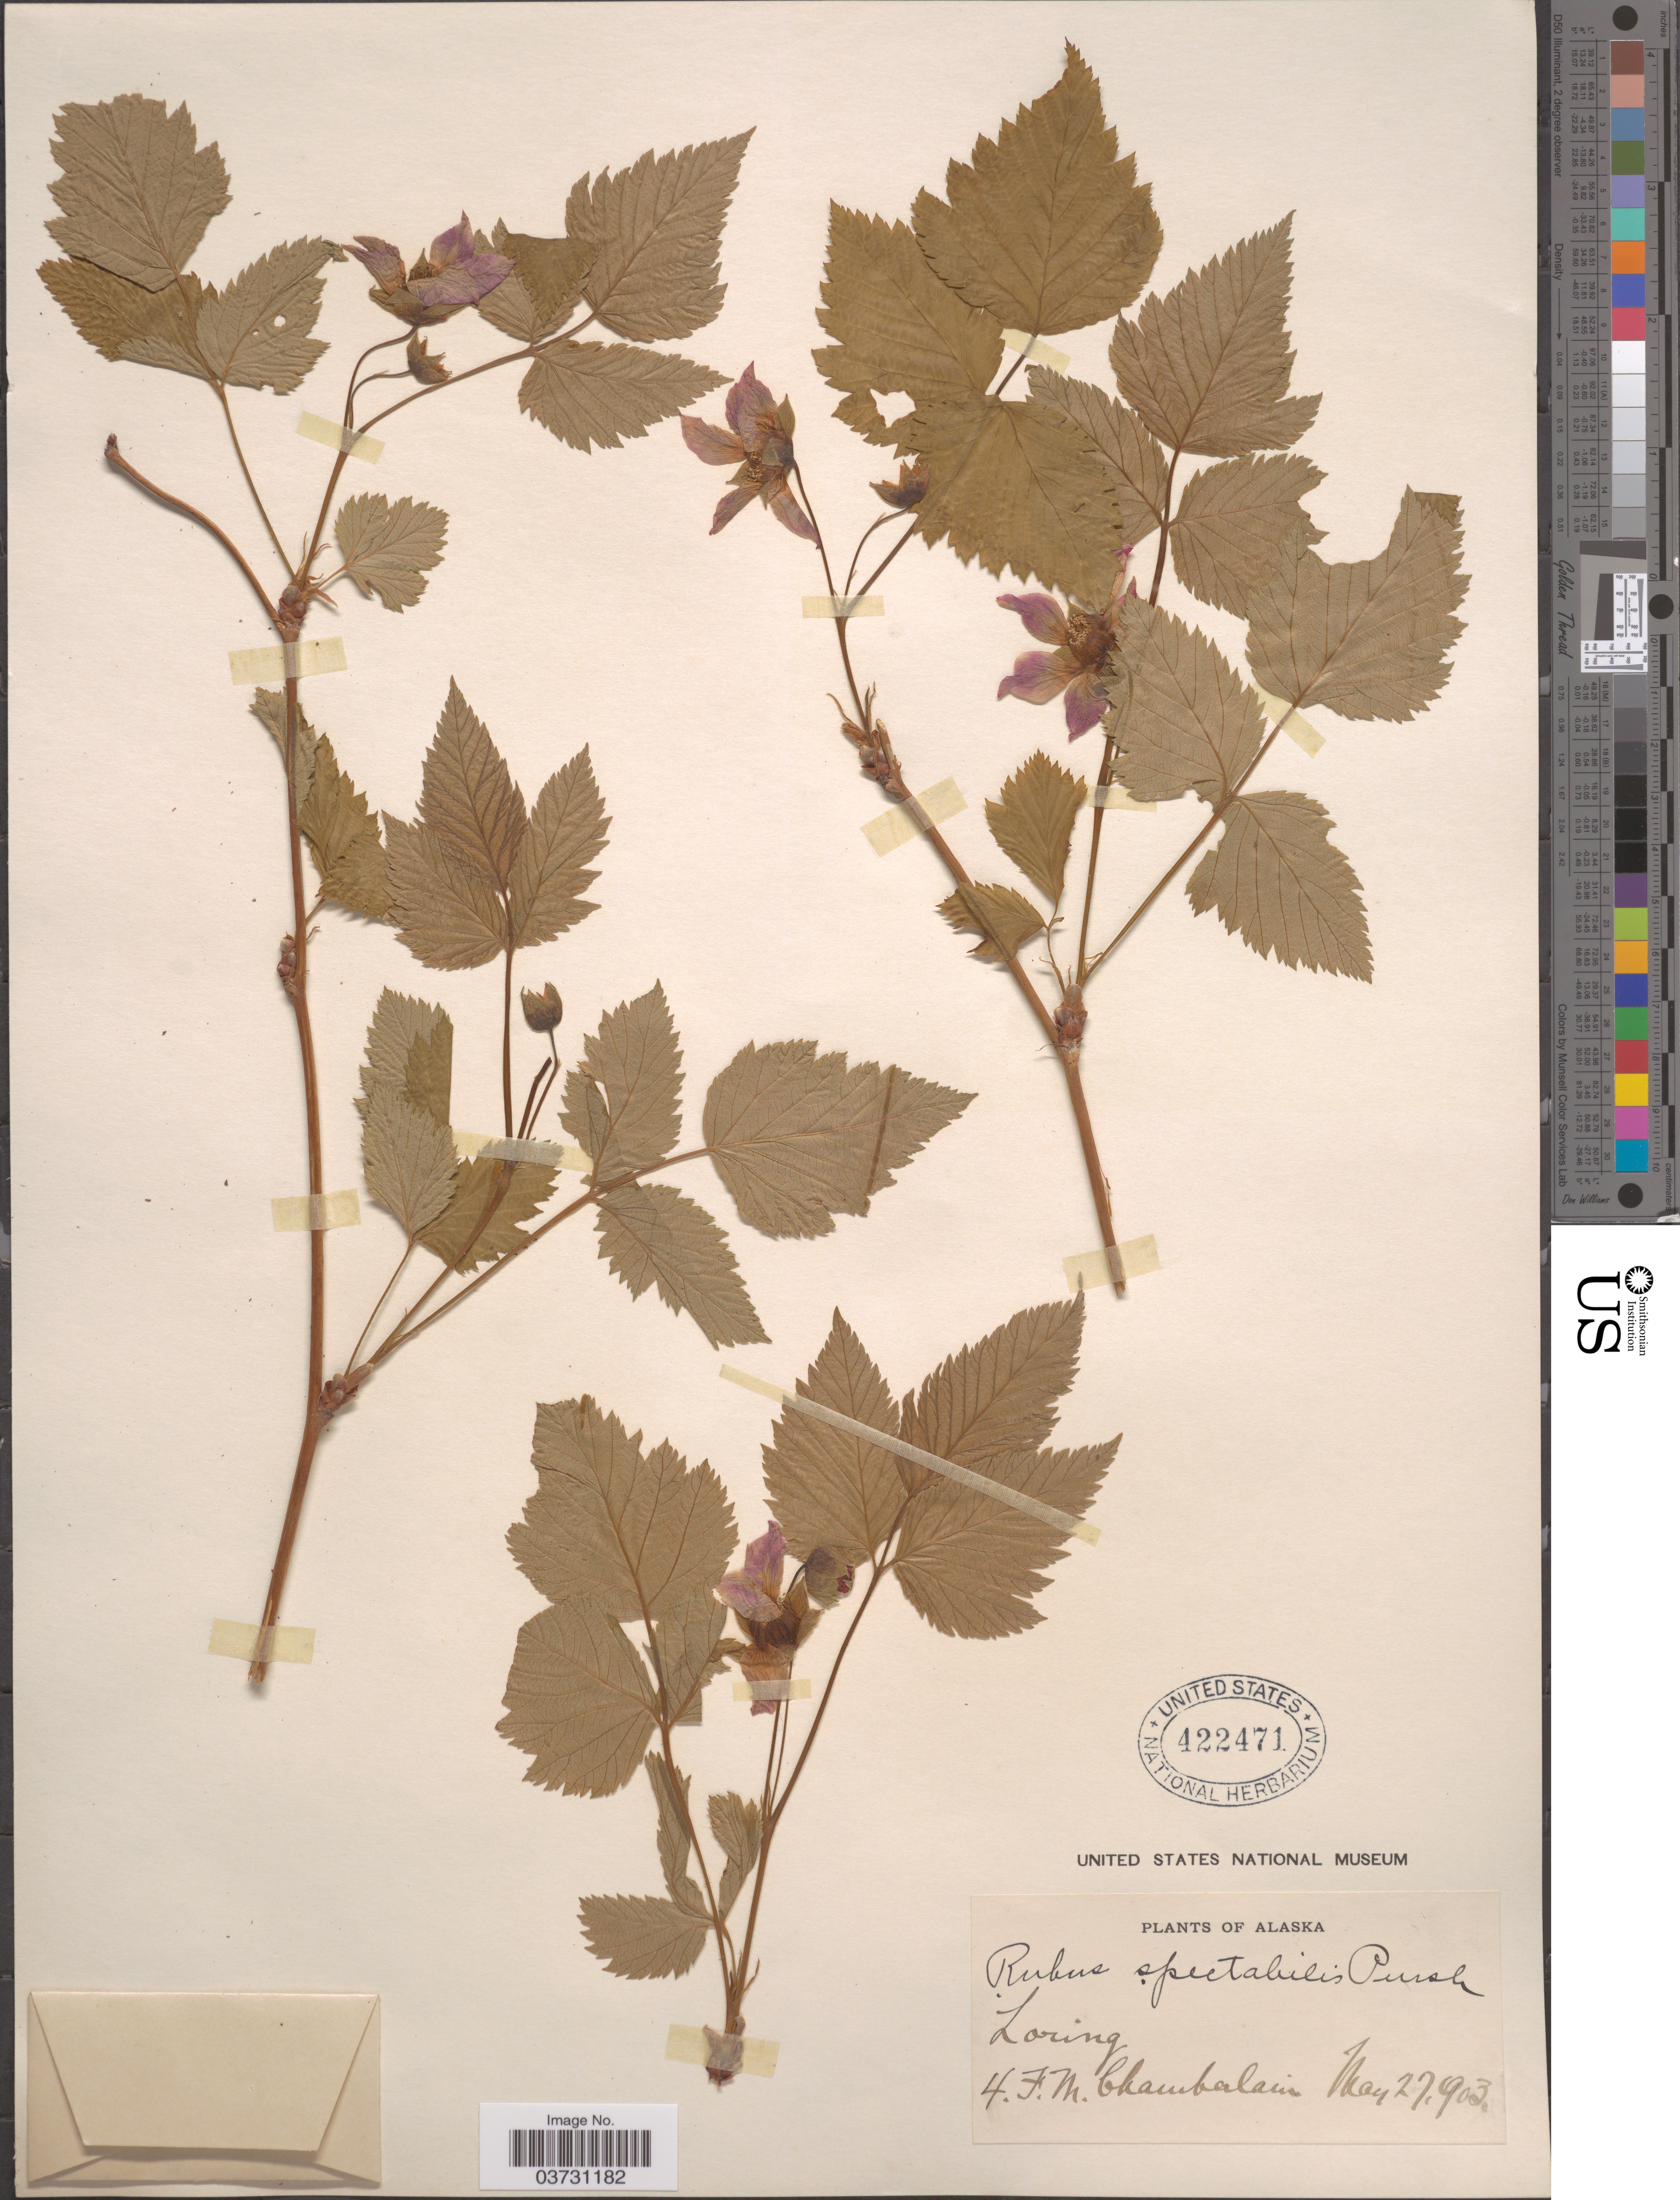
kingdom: Plantae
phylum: Tracheophyta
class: Magnoliopsida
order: Rosales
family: Rosaceae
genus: Rubus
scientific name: Rubus spectabilis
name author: Pursh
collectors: F. Chamberlain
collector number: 4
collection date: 1903-05-27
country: United States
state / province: Alaska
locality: Loring.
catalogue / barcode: US 422471